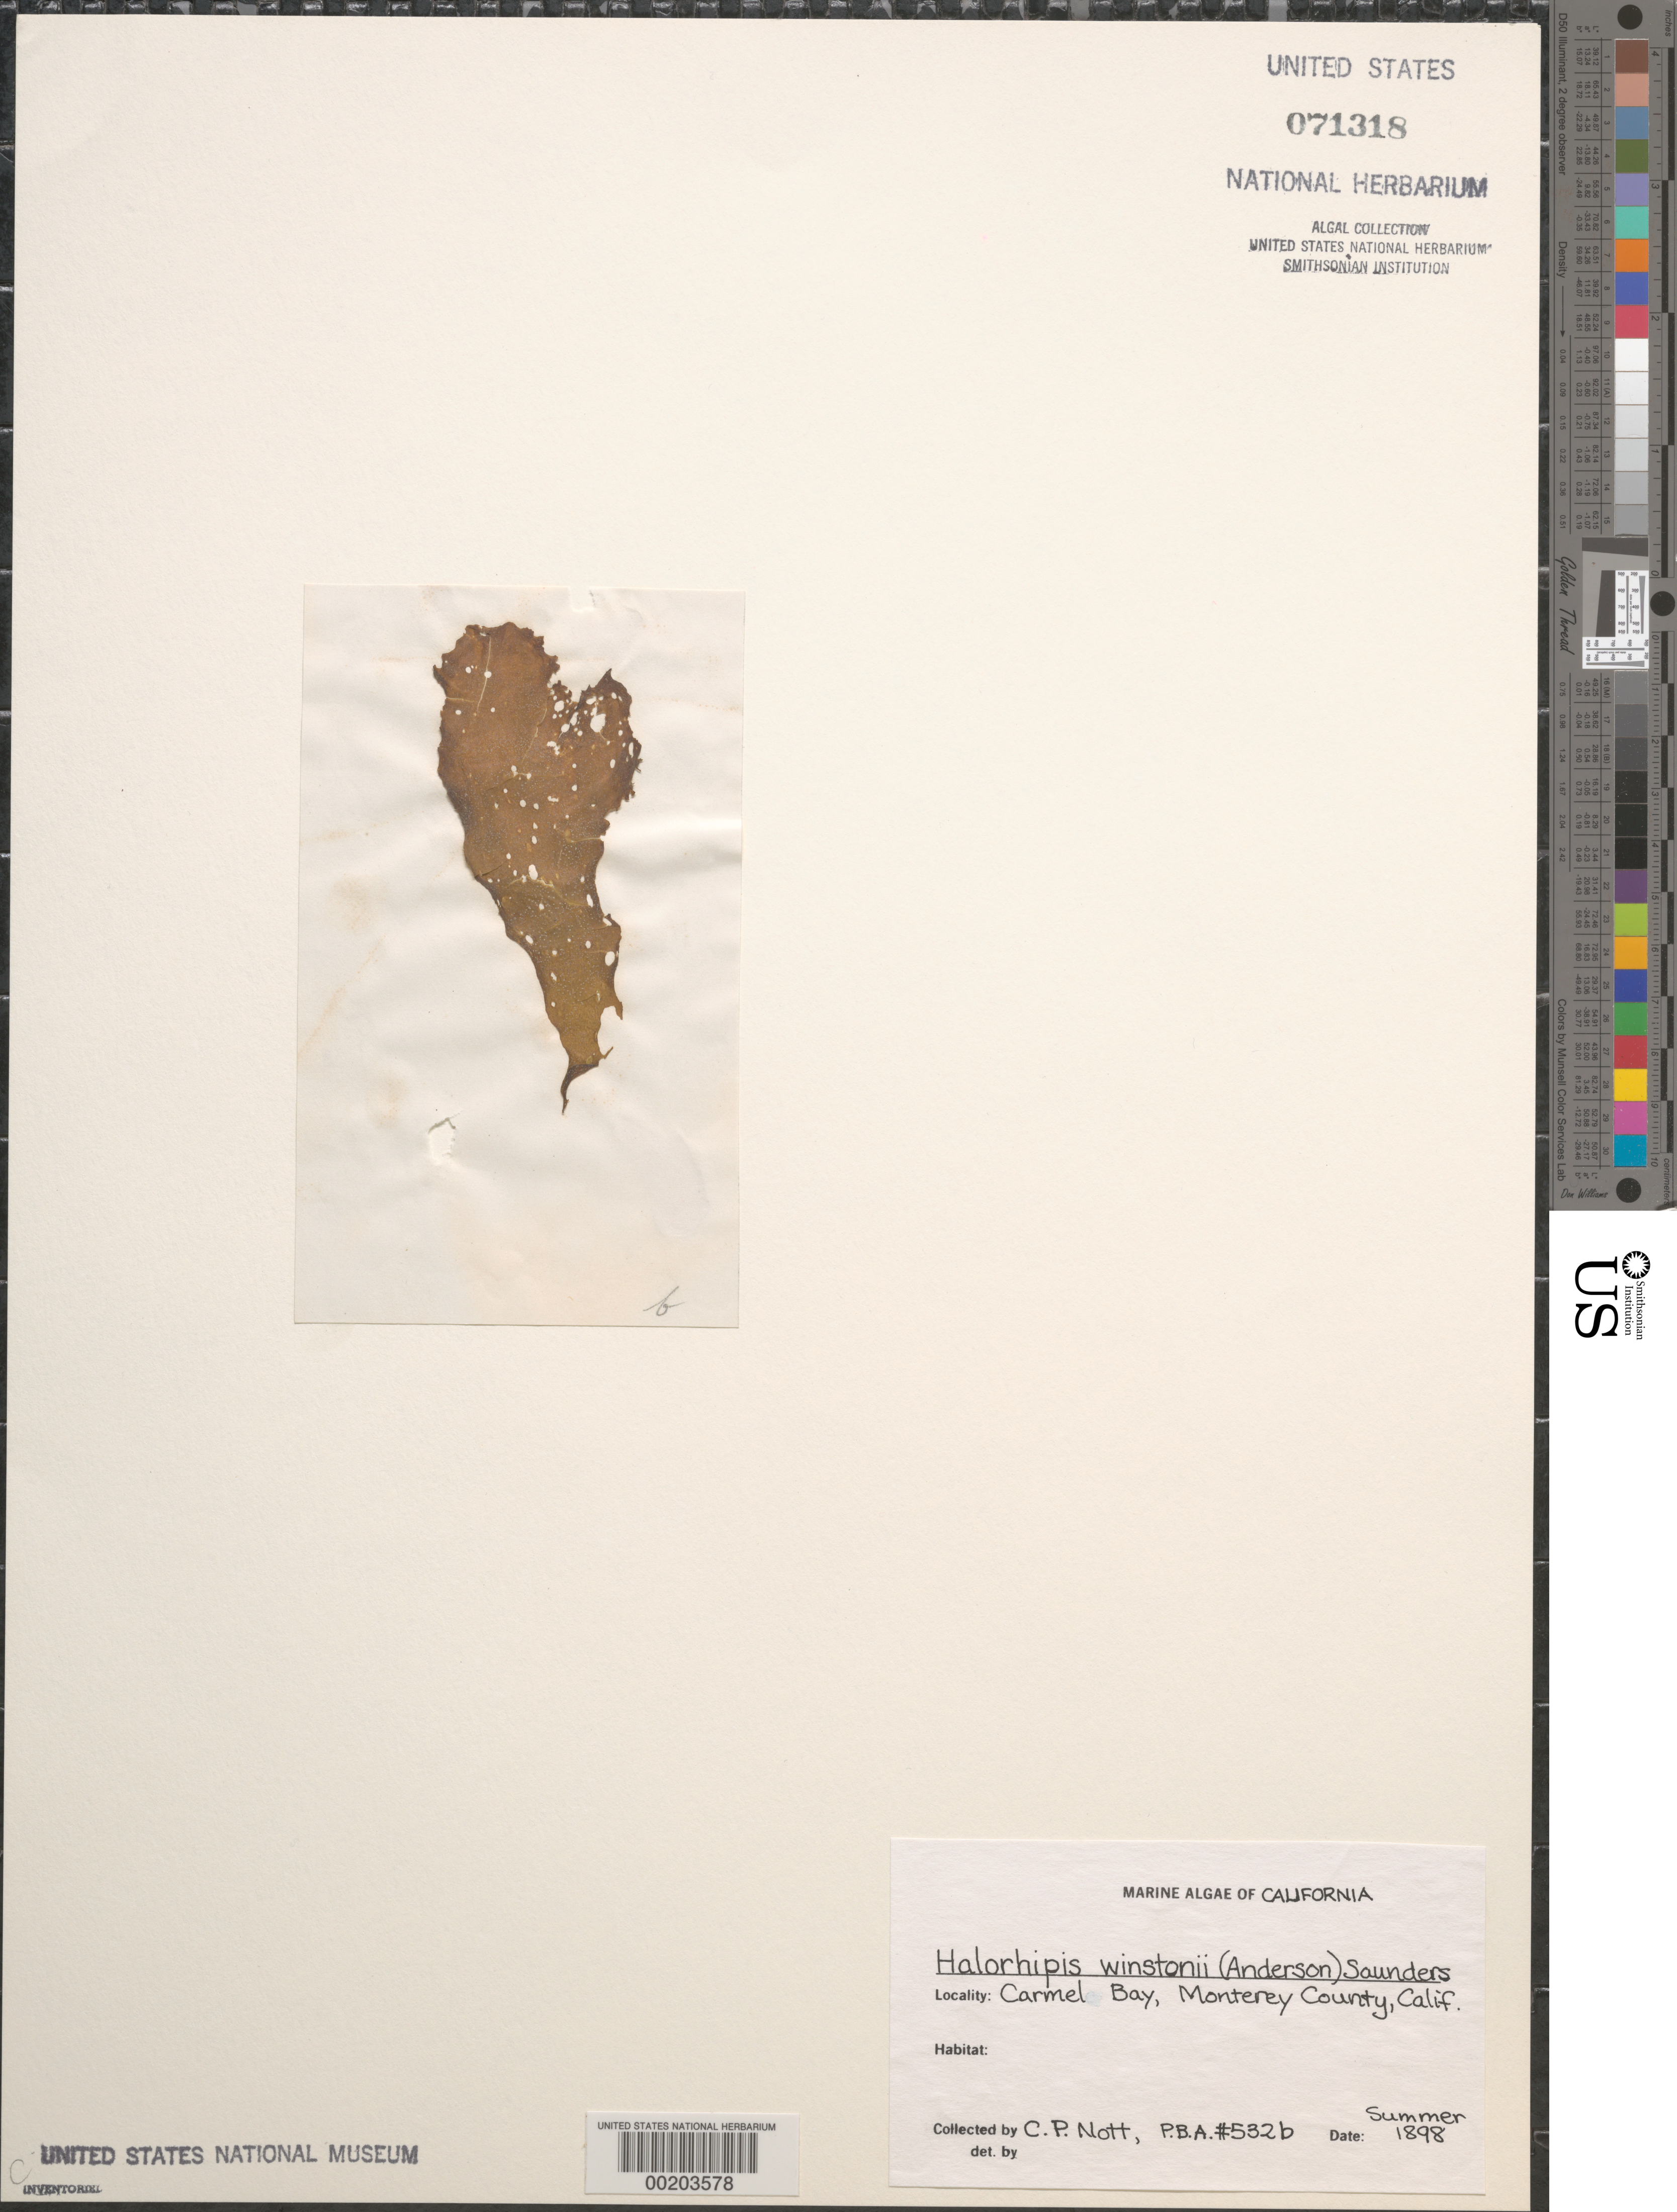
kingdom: Chromista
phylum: Ochrophyta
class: Phaeophyceae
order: Dictyosiphonales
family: Punctariaceae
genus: Halorhipis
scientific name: Halorhipis winstonii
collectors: C. Nott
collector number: Pb-a 532b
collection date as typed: Sum 1898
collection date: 1898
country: United States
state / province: California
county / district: Monterey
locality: Carmel Bay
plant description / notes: Collins, Holden & Setchell, Phycotheca Boreali-Americana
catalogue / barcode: US 71318